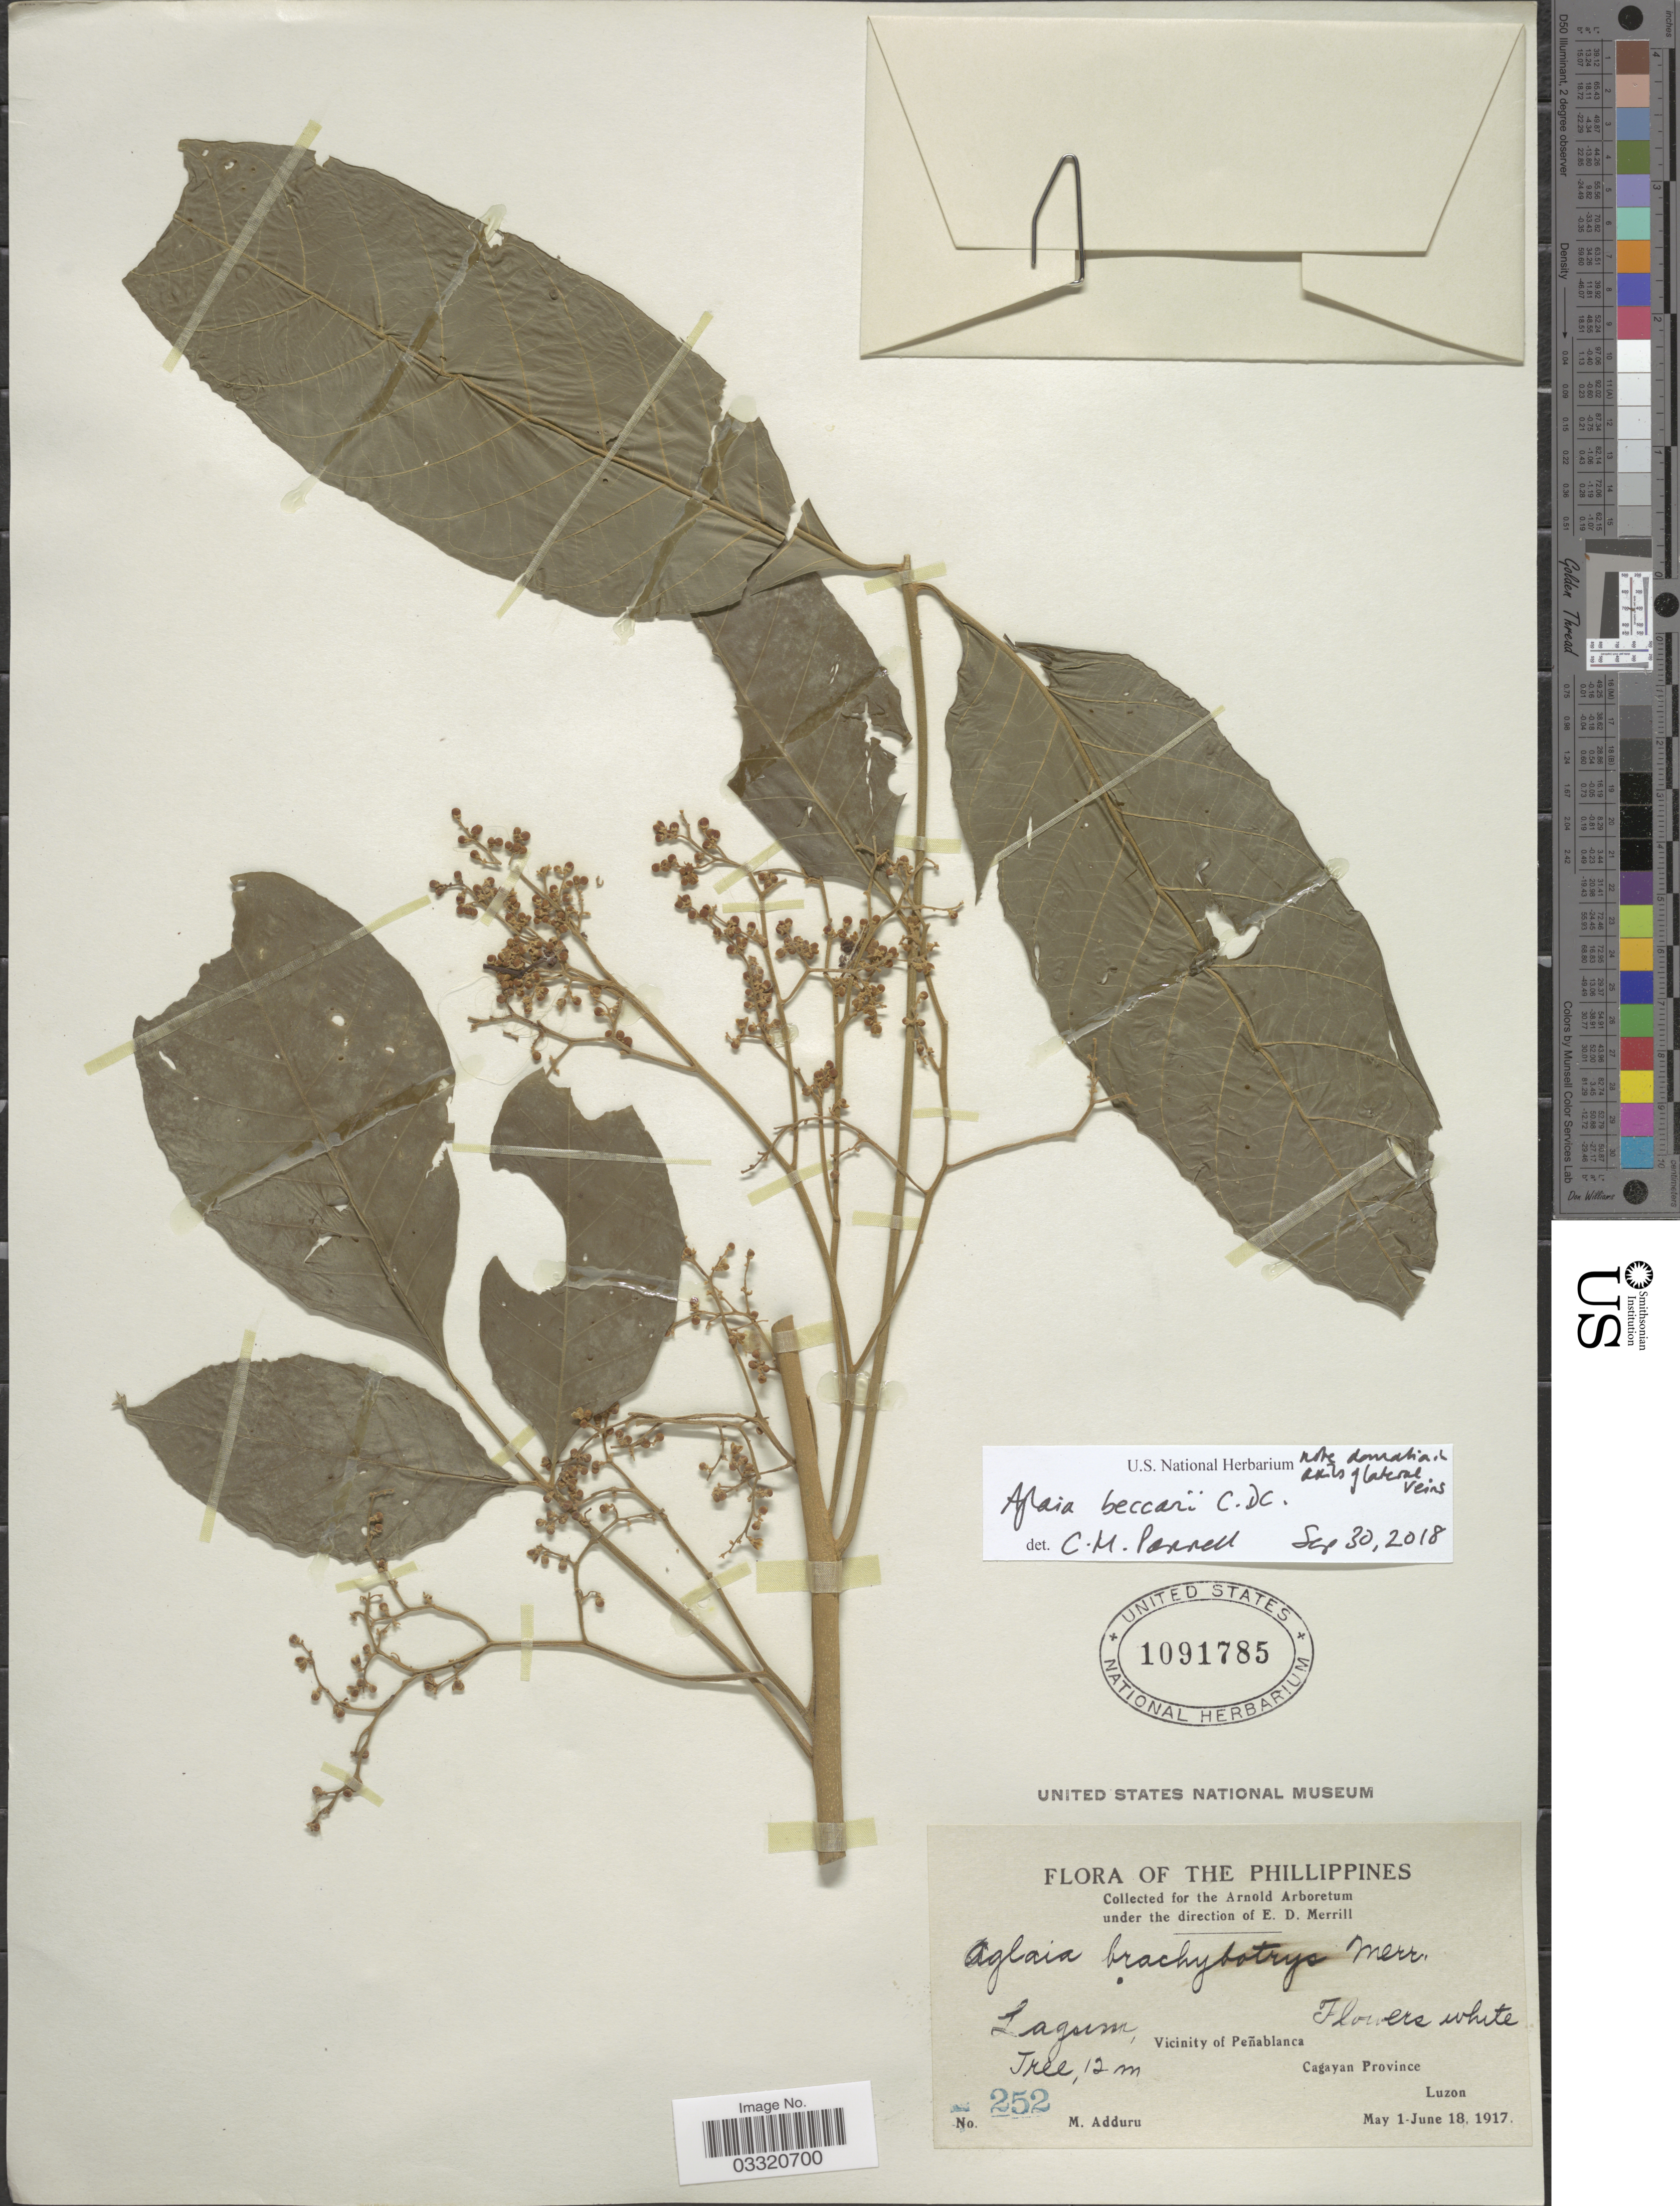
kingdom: Plantae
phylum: Tracheophyta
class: Magnoliopsida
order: Sapindales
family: Meliaceae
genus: Aglaia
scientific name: Aglaia beccarii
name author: C. DC.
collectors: M. Adduru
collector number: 252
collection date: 1917-05-01/1917-06-18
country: Philippines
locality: Lagum, Vicinity of Peñablanca. Cagayan Province, Luzon.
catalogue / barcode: US 1091785